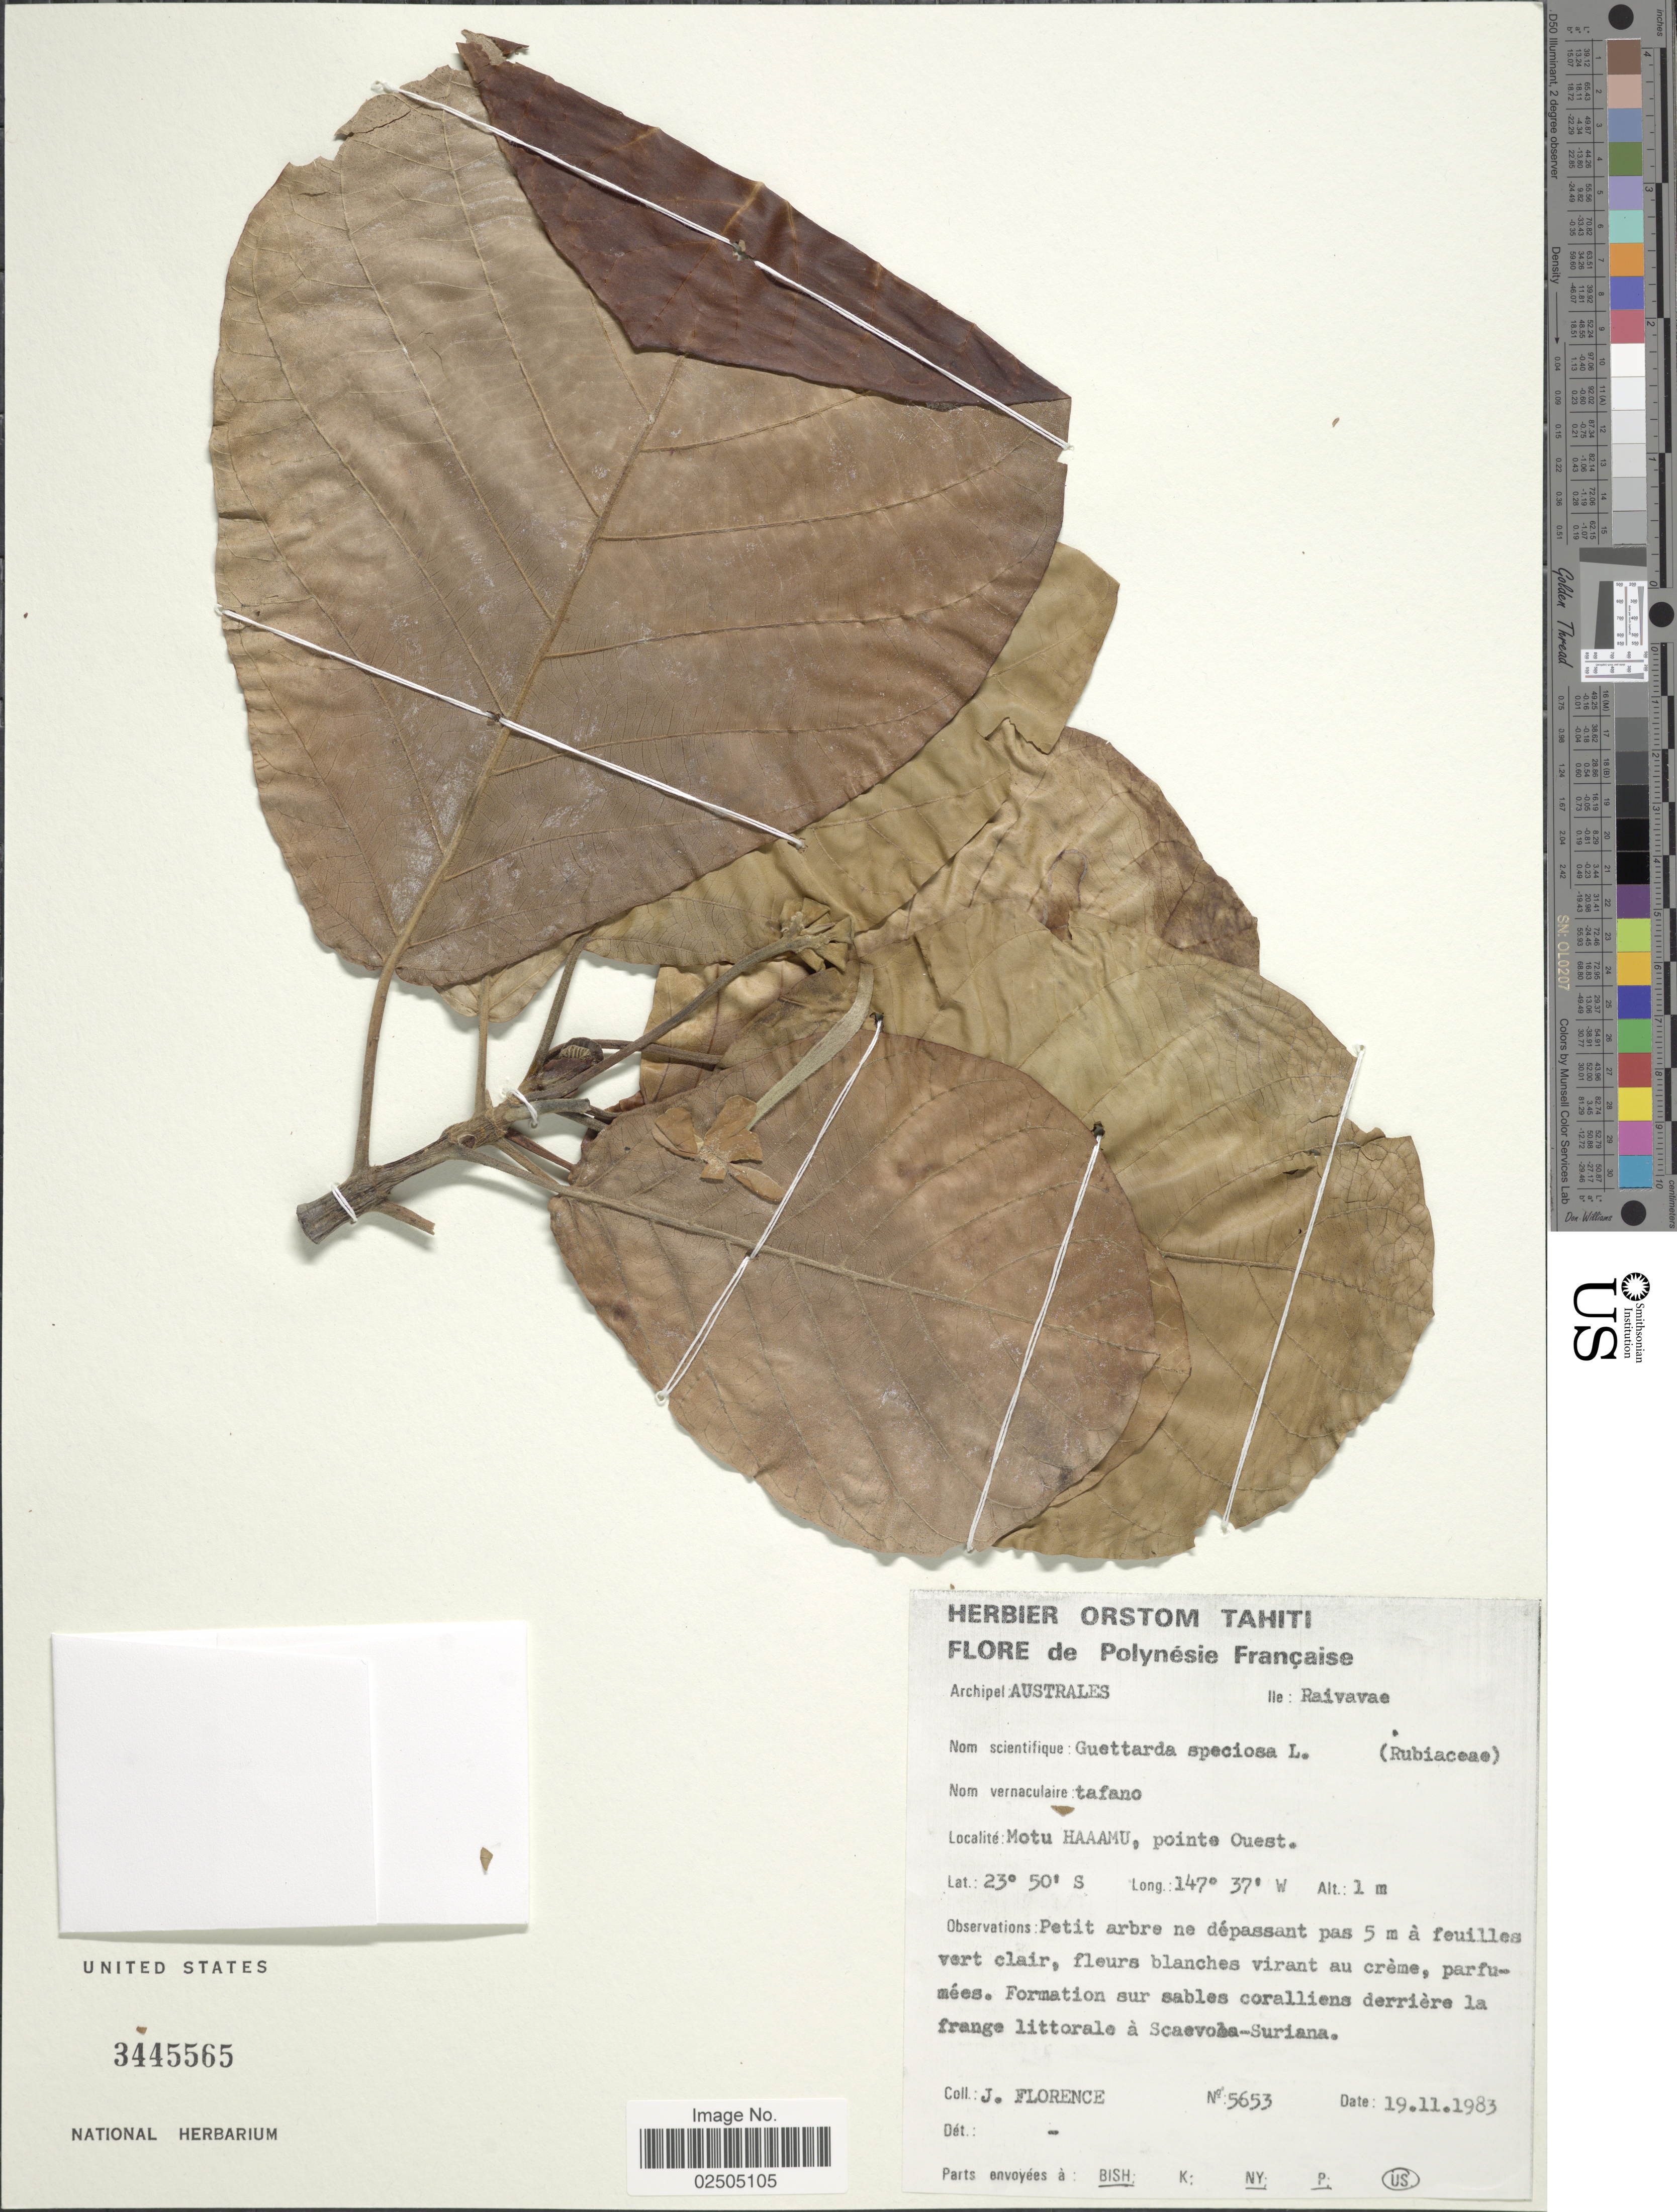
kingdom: Plantae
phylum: Tracheophyta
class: Magnoliopsida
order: Gentianales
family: Rubiaceae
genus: Guettarda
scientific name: Guettarda speciosa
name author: L.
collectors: J. Florence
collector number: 5653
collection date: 1983-11-19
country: French Polynesia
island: Raivavae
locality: Australes, Raivavae, Motu Haaamu, pointe Ouest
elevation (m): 1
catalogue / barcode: US 3445565